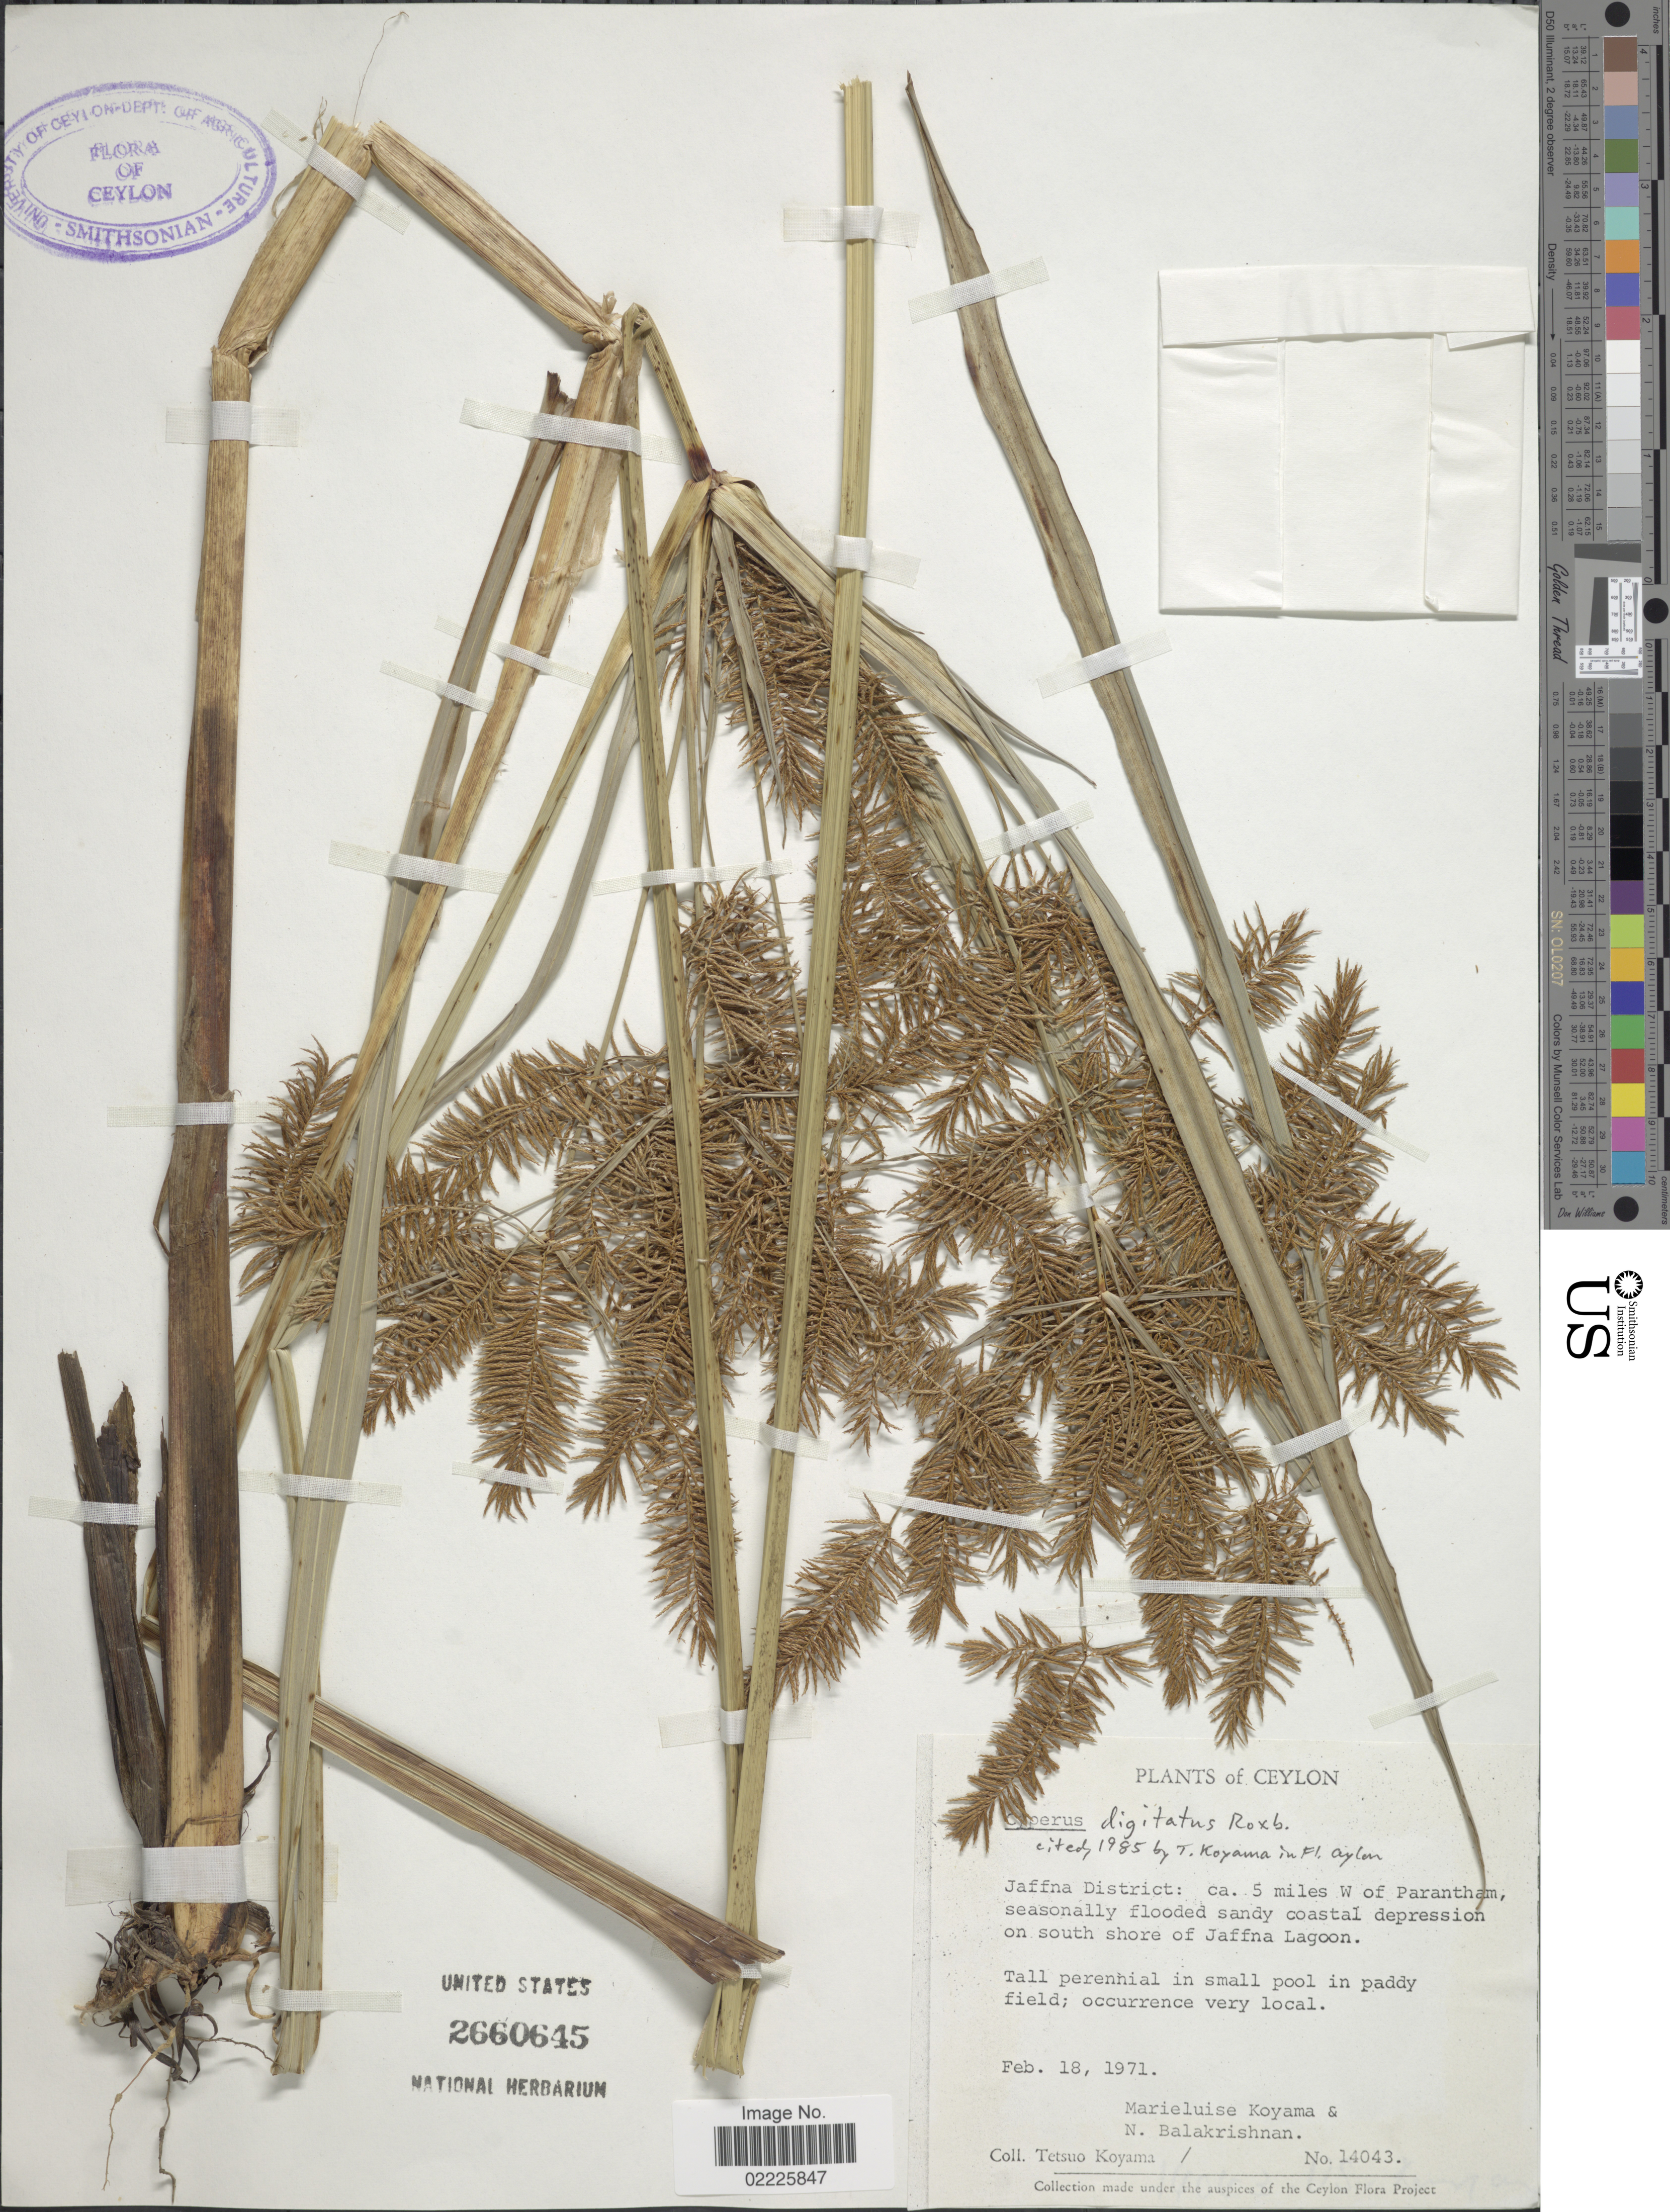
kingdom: Plantae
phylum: Tracheophyta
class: Liliopsida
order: Poales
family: Cyperaceae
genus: Cyperus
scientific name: Cyperus digitatus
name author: Roxb.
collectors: T. Koyama, M. Koyama & N. Balakrishnan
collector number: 14043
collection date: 1971-02-18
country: Sri Lanka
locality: Ceylon, Jaffna District: ca. 5 miles W of Parantham, on south shore of Jaffna Lagoon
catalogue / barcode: US 2660645